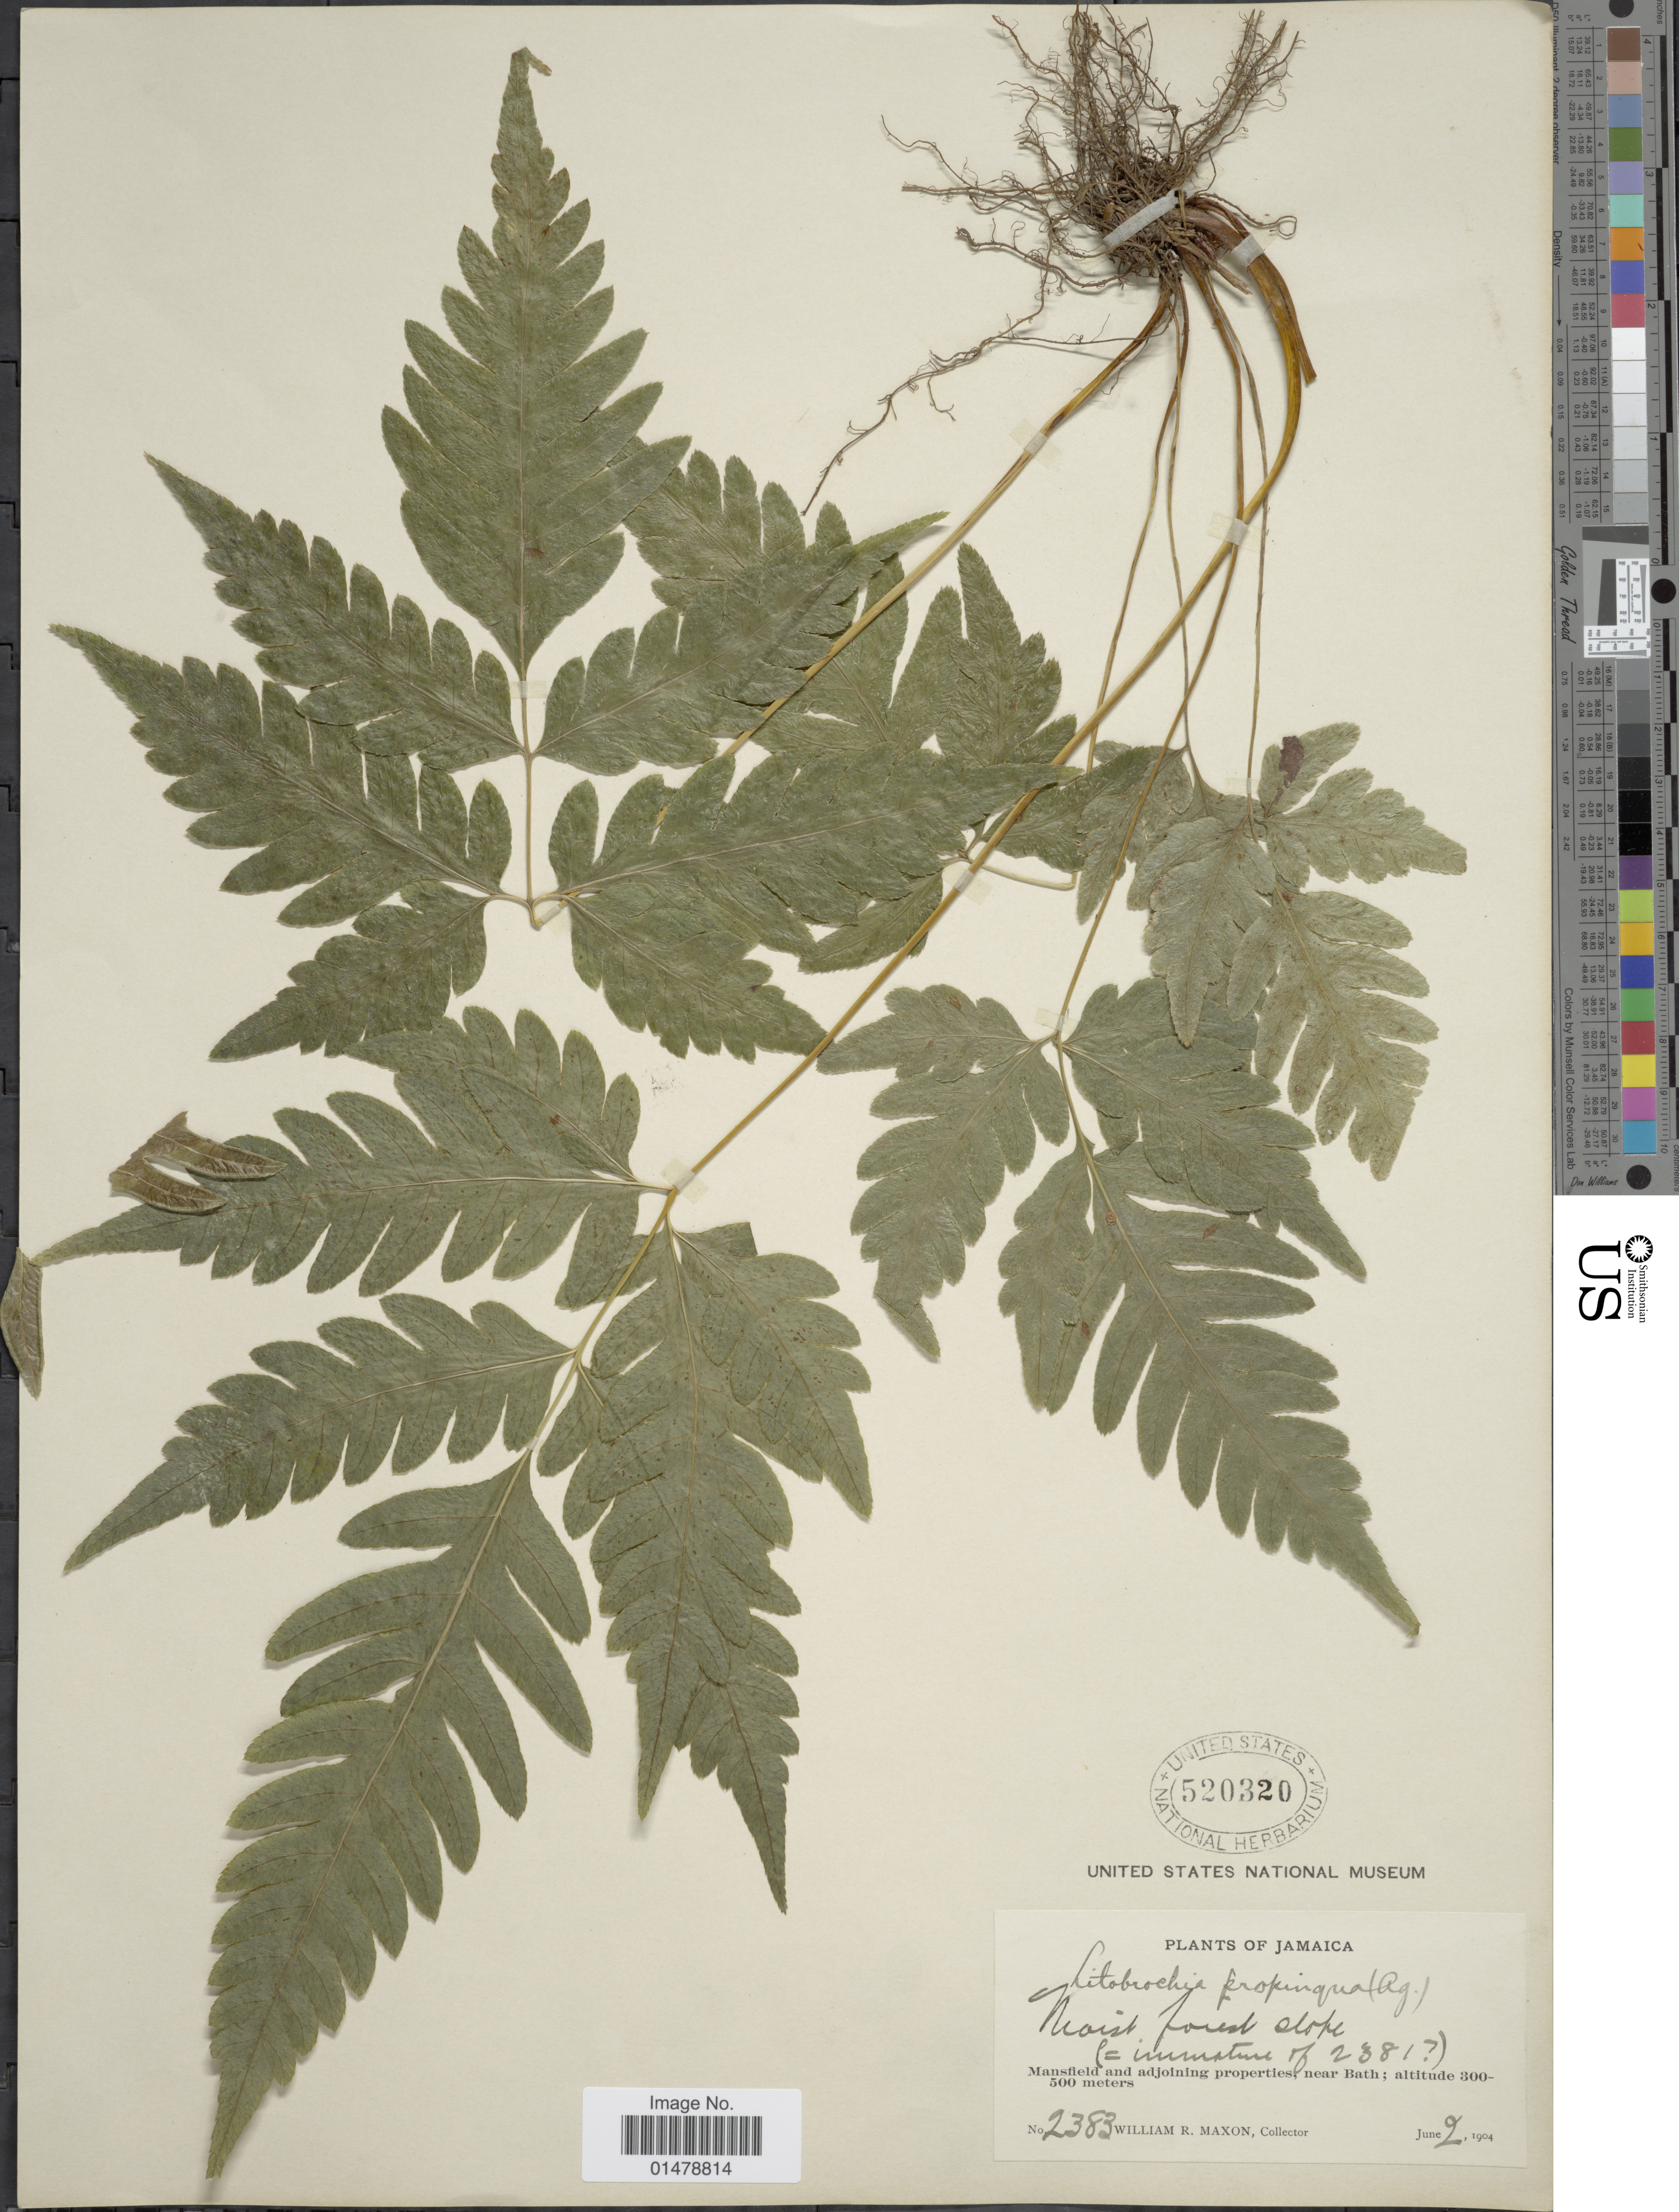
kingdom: Plantae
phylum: Tracheophyta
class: Polypodiopsida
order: Polypodiales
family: Pteridaceae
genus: Pteris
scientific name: Pteris propinqua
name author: J. Agardh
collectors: W. R. Maxon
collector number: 2383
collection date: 1904-06-02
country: Jamaica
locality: Mansfield and adjoining properties, near Bath.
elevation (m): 300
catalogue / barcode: US 520320